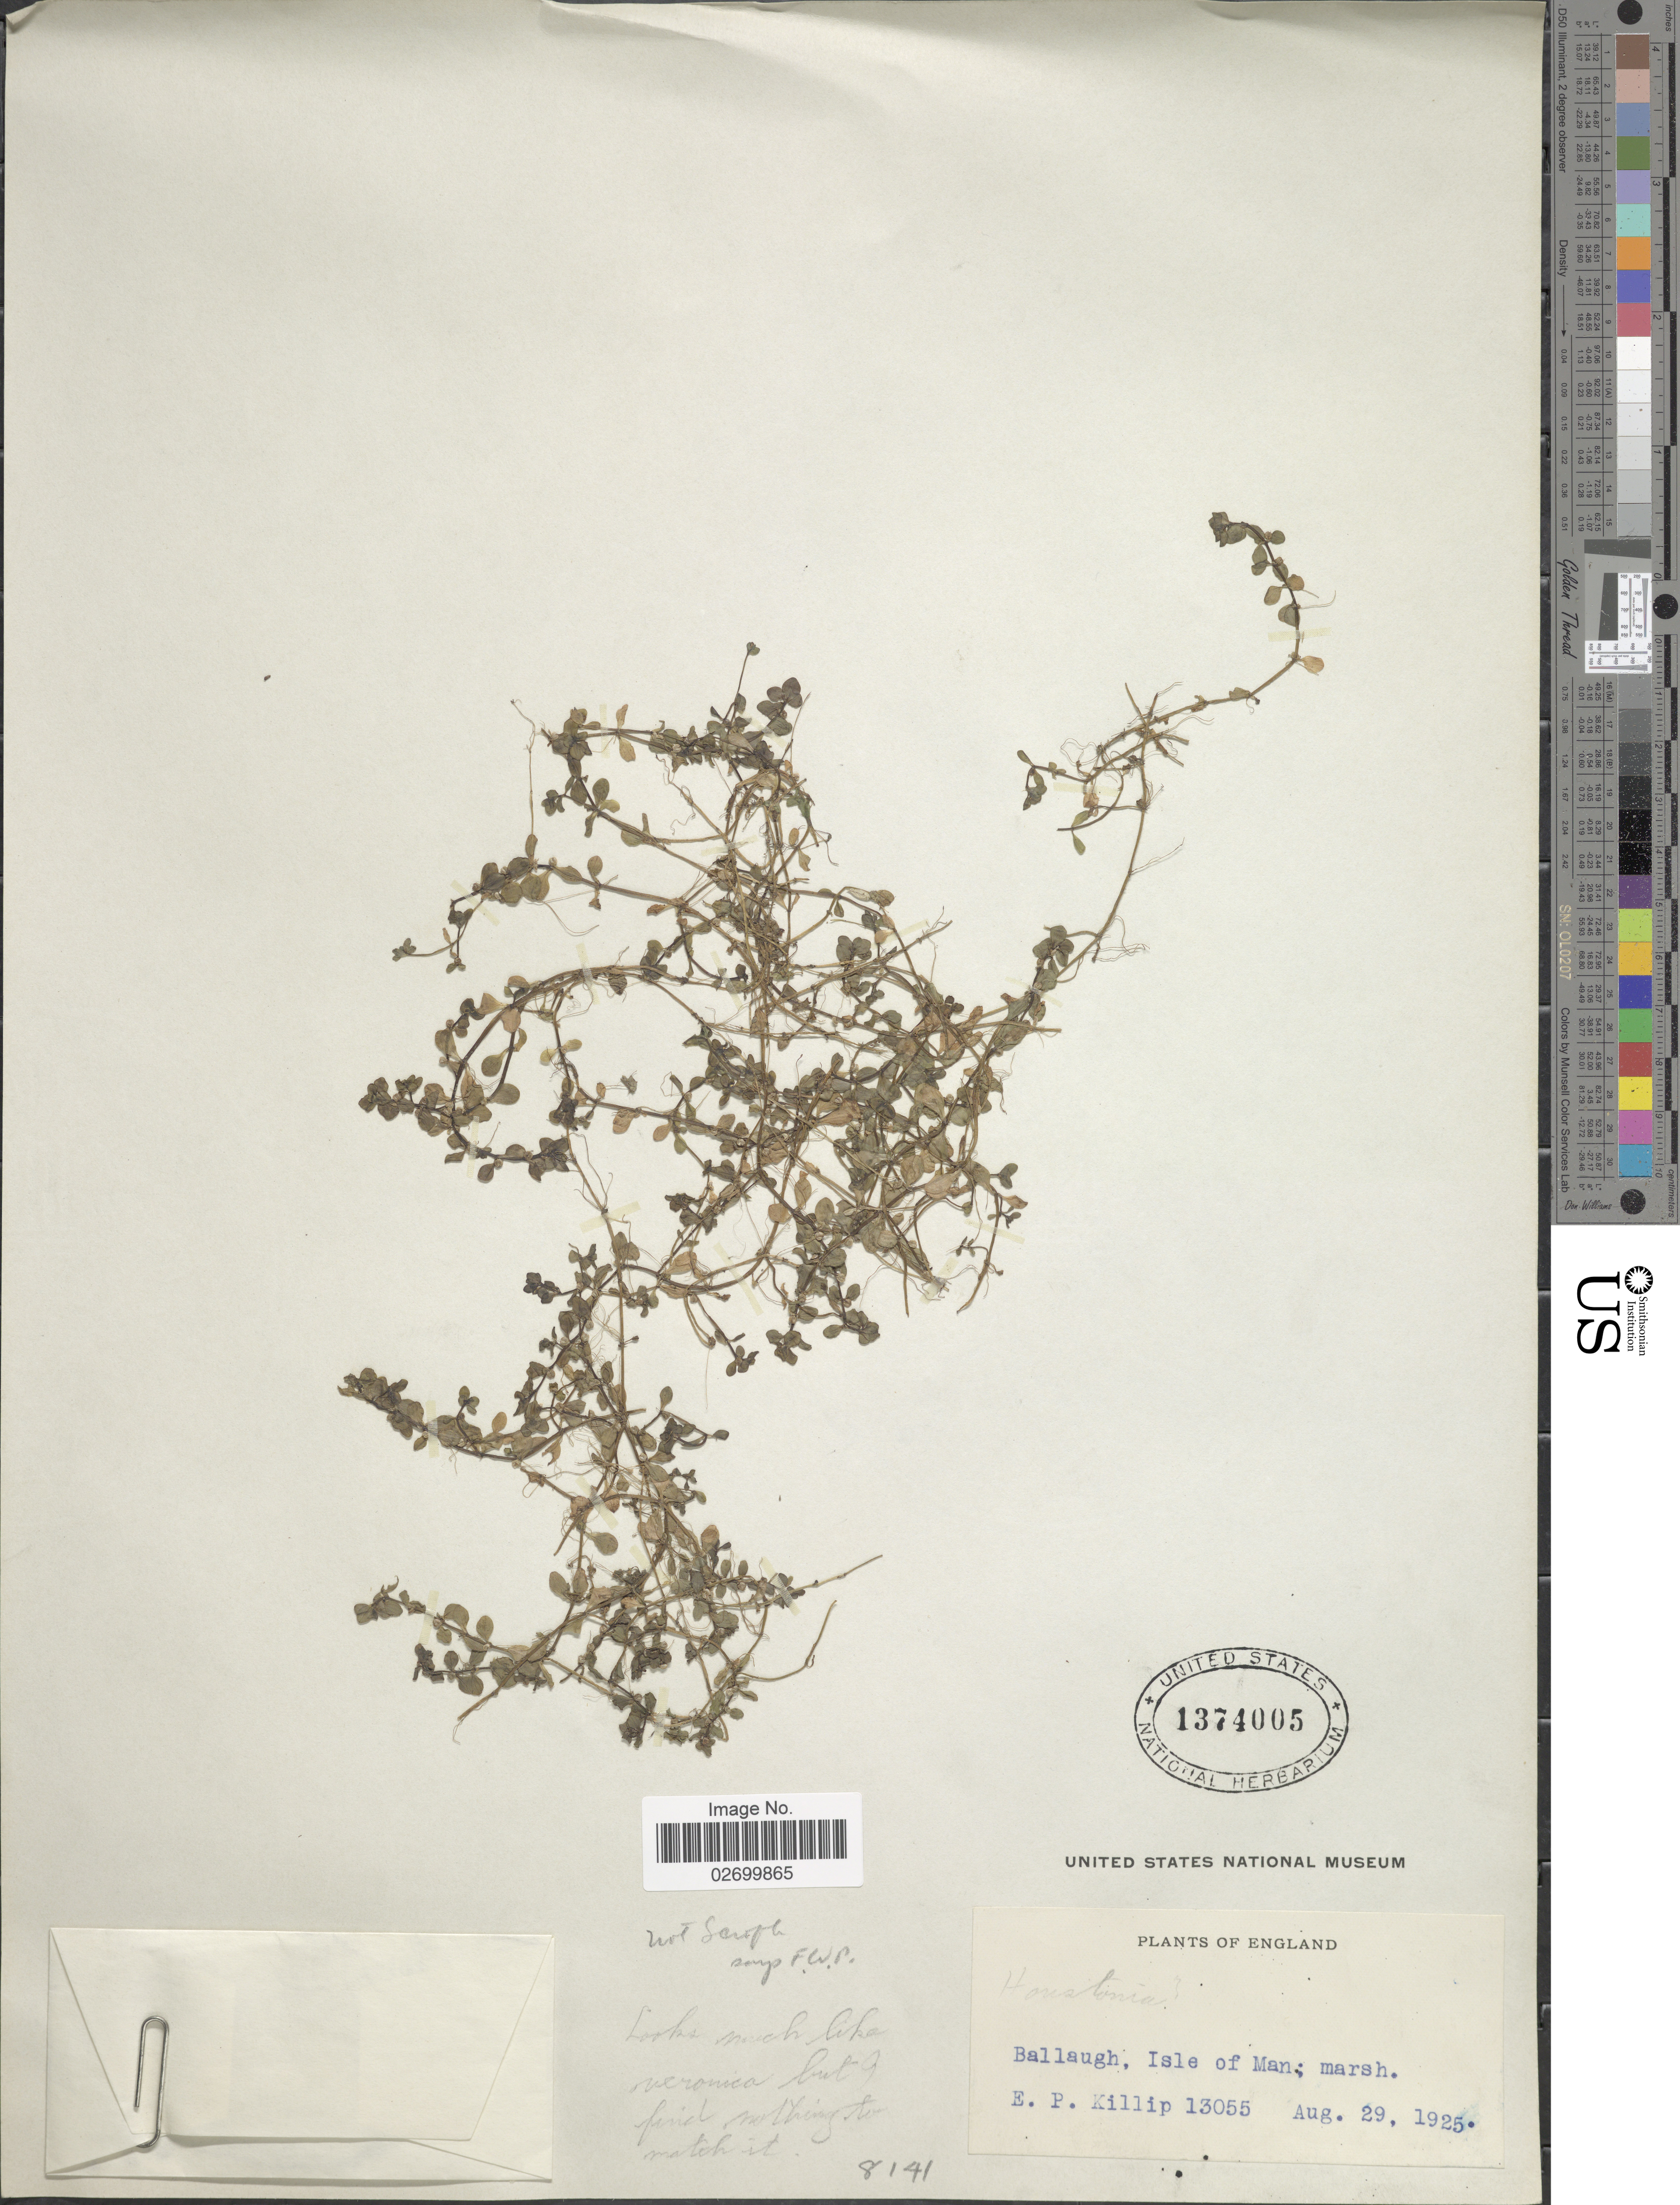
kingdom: Plantae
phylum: Tracheophyta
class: Magnoliopsida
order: Gentianales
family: Rubiaceae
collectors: E. P. Killip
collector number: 13055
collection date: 1925-08-29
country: United Kingdom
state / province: England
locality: England. Ballaugh, Isle of Man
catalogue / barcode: US 1374005